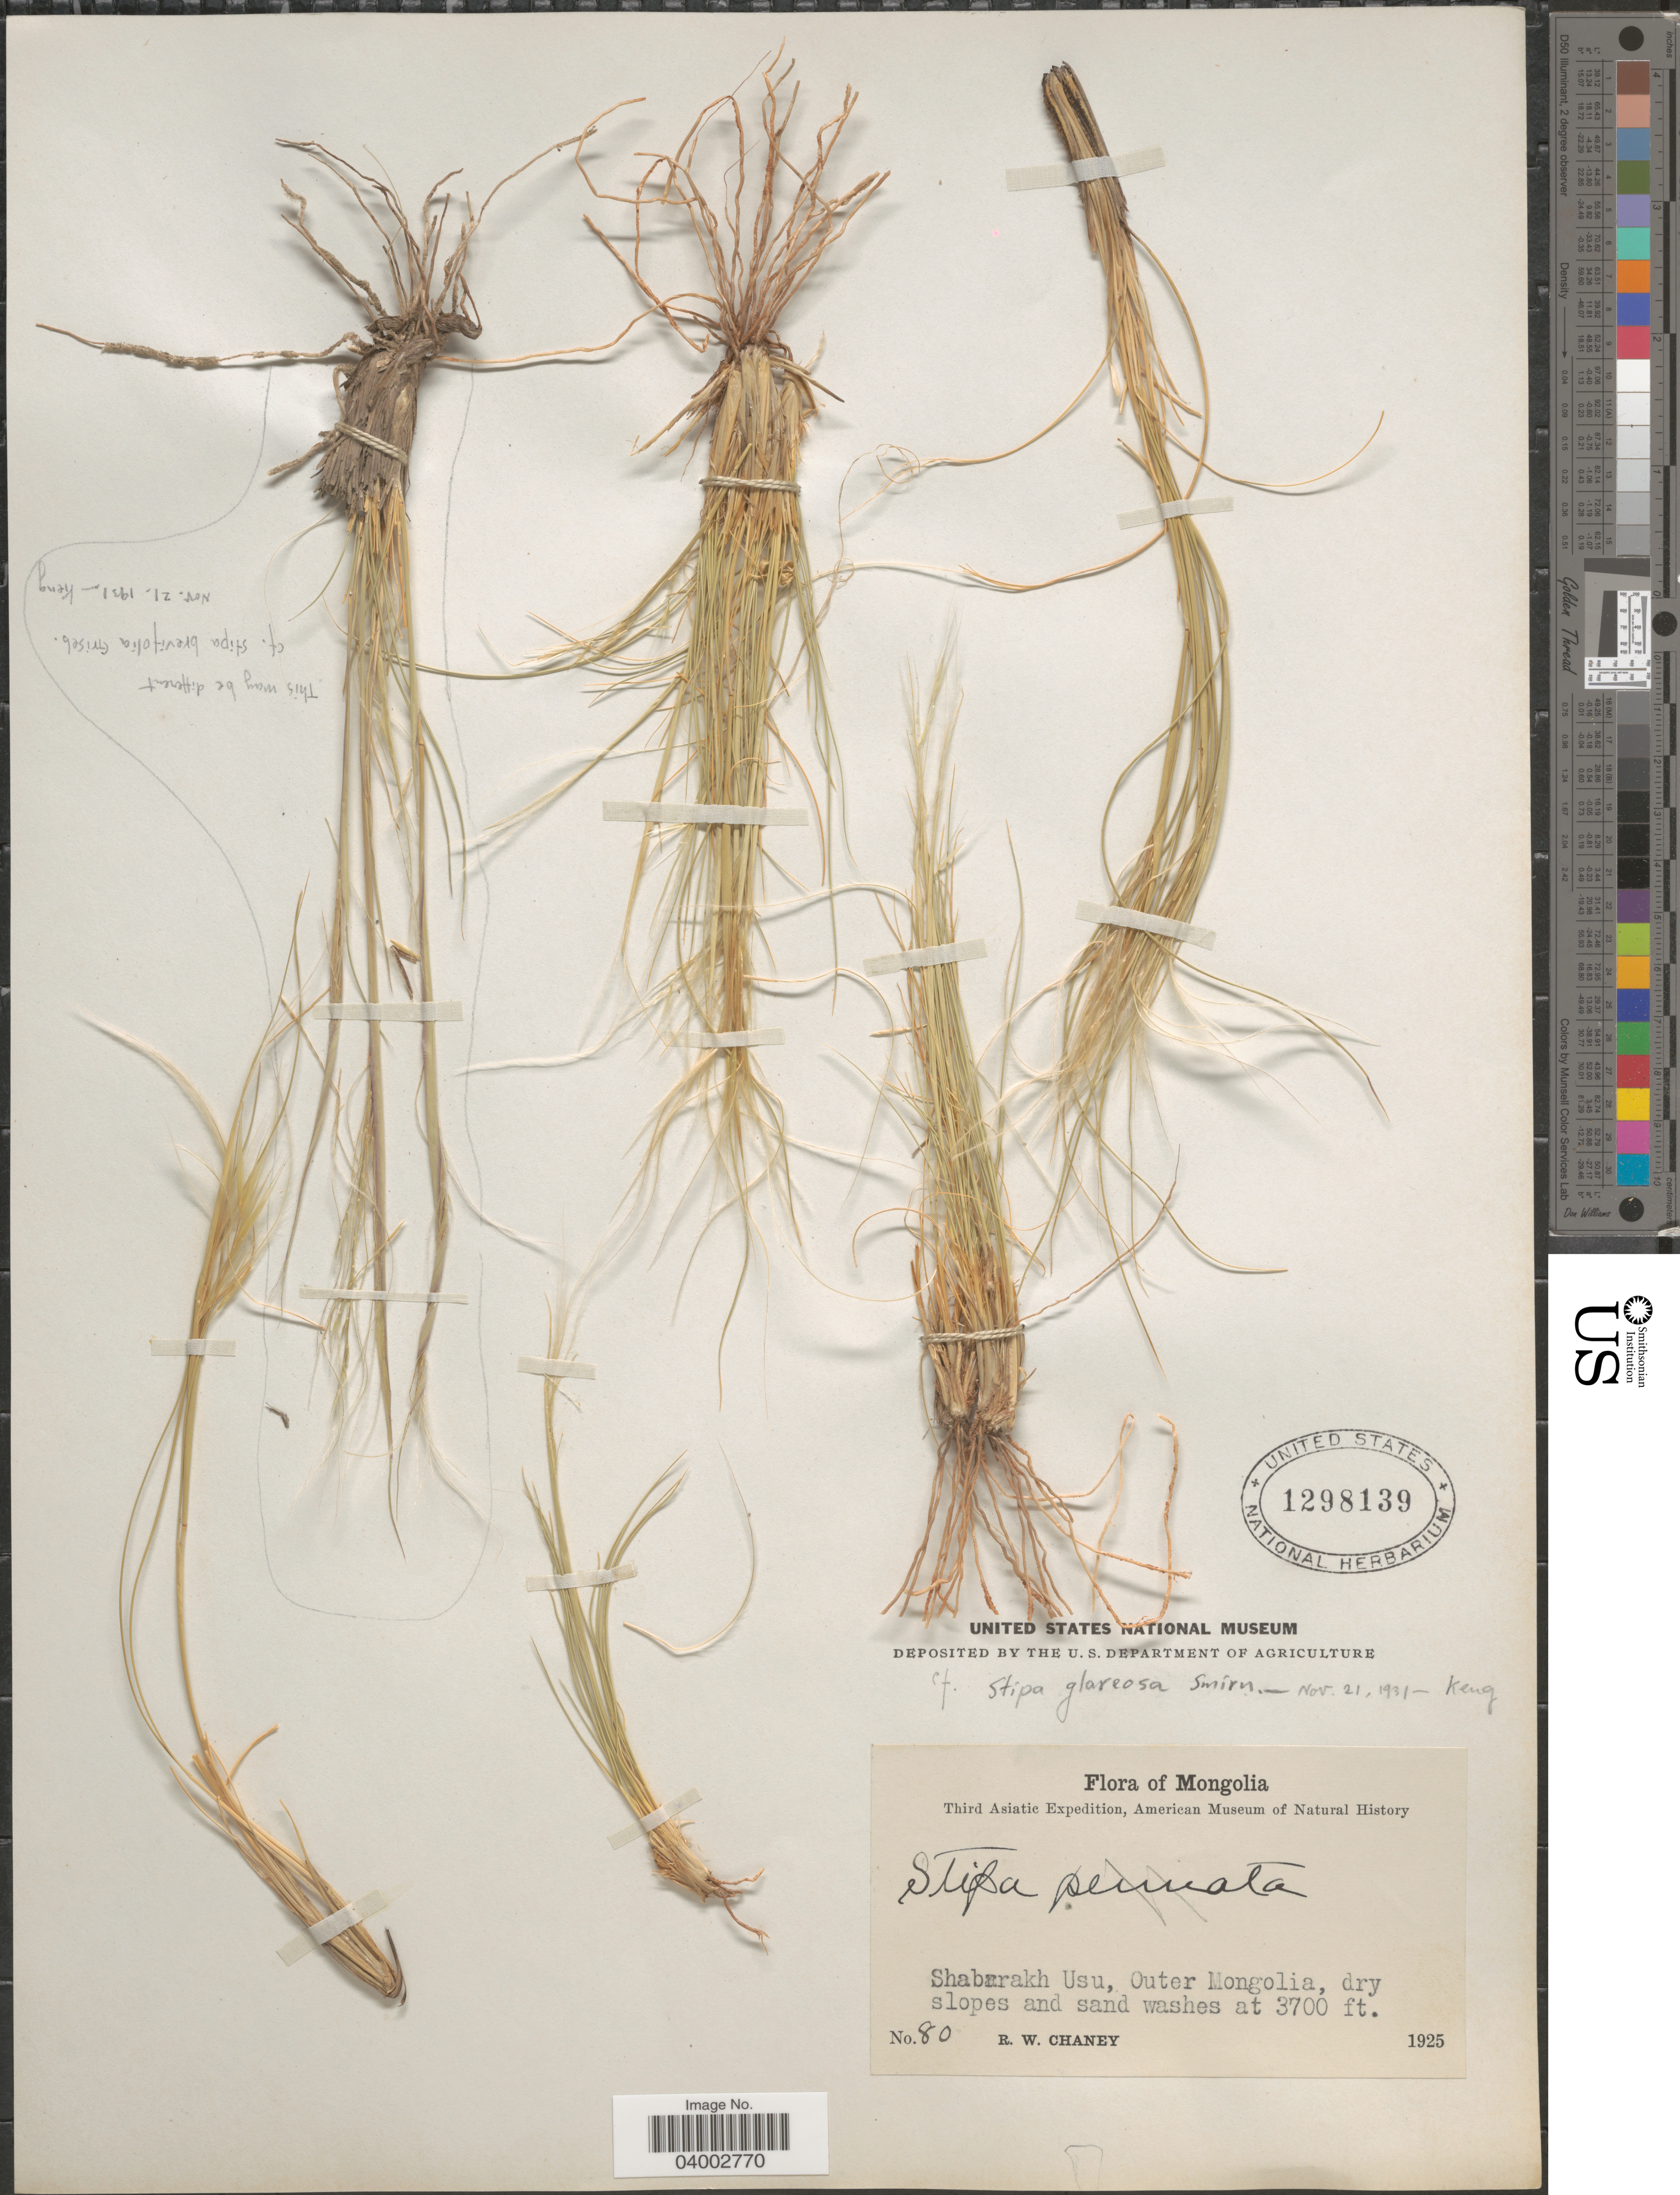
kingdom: Plantae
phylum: Tracheophyta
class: Liliopsida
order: Poales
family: Poaceae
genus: Stipa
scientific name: Stipa caucasica subsp. glareosa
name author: (P.A. Smirn.) Tzvelev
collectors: R. Chaney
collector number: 80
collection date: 1925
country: Mongolia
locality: Shabarakh Usu, Outer Mongolia.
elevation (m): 1128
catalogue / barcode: US 1298139